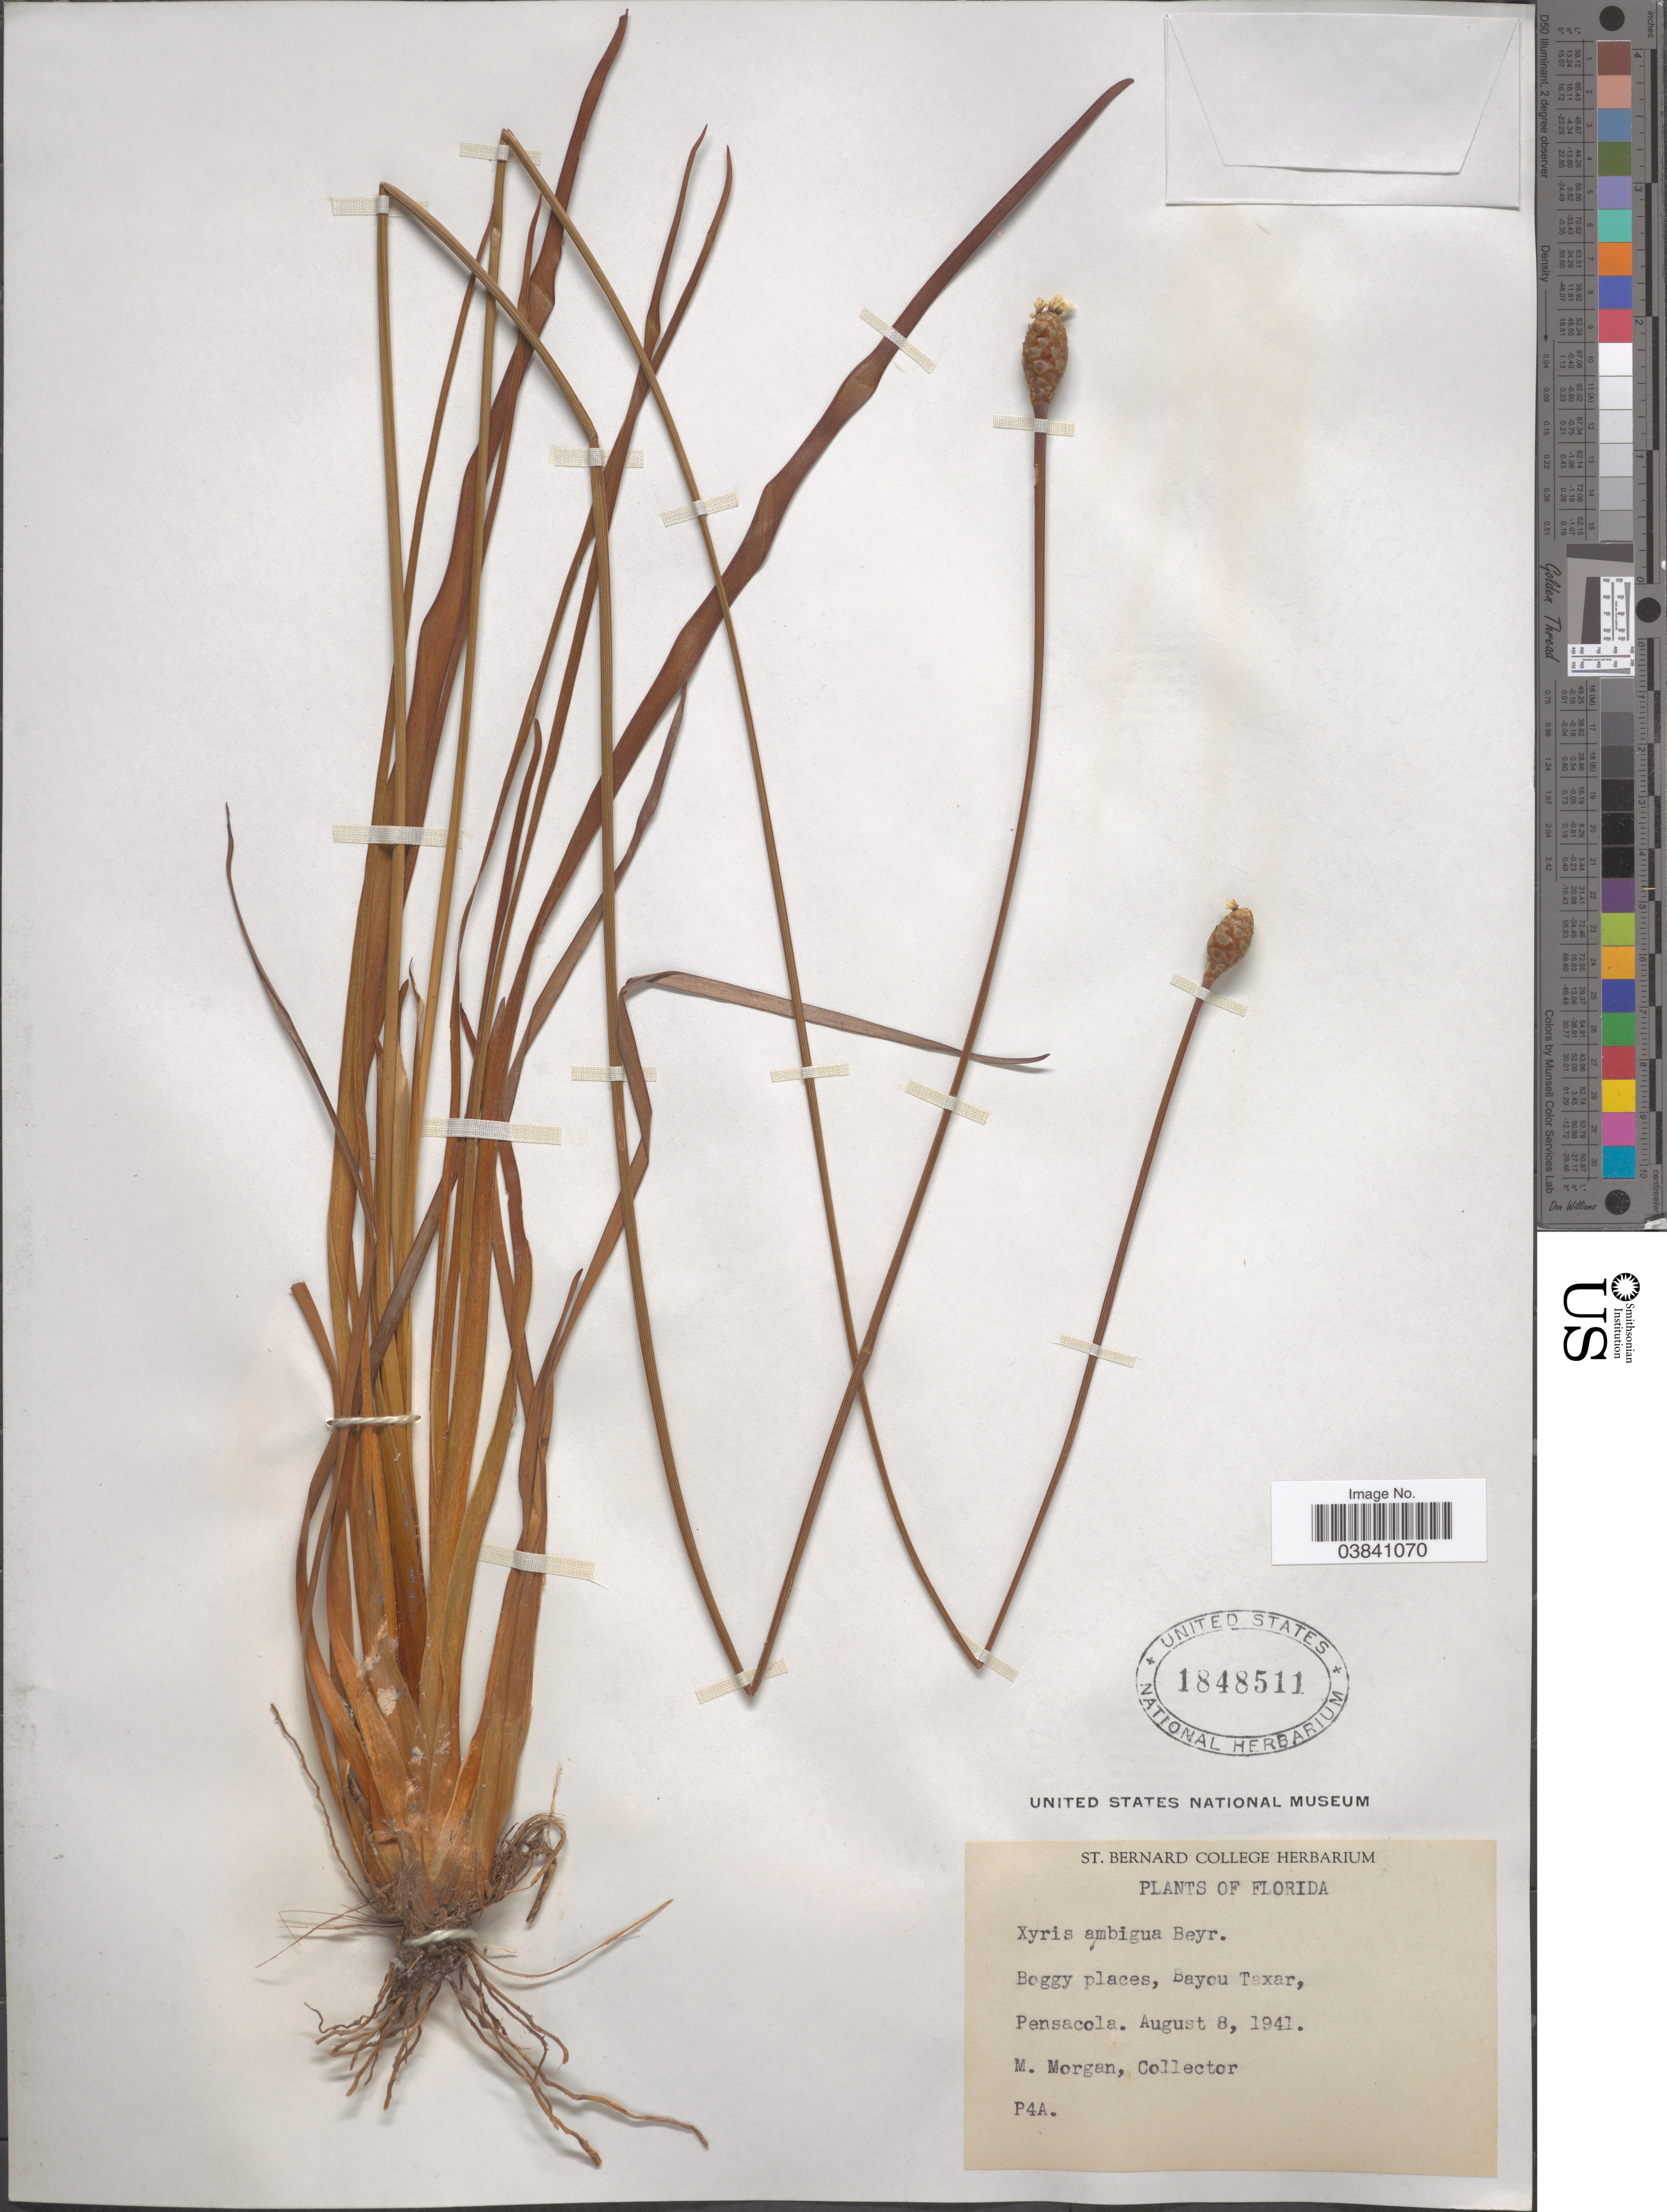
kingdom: Plantae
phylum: Tracheophyta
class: Liliopsida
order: Poales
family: Xyridaceae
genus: Xyris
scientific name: Xyris ambigua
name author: Beyr. ex Kunth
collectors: M. Morgan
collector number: P4A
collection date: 1941-08-08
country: United States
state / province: Florida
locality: Boggy places, Bayou Taxar, Pensacola.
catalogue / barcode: US 1848511